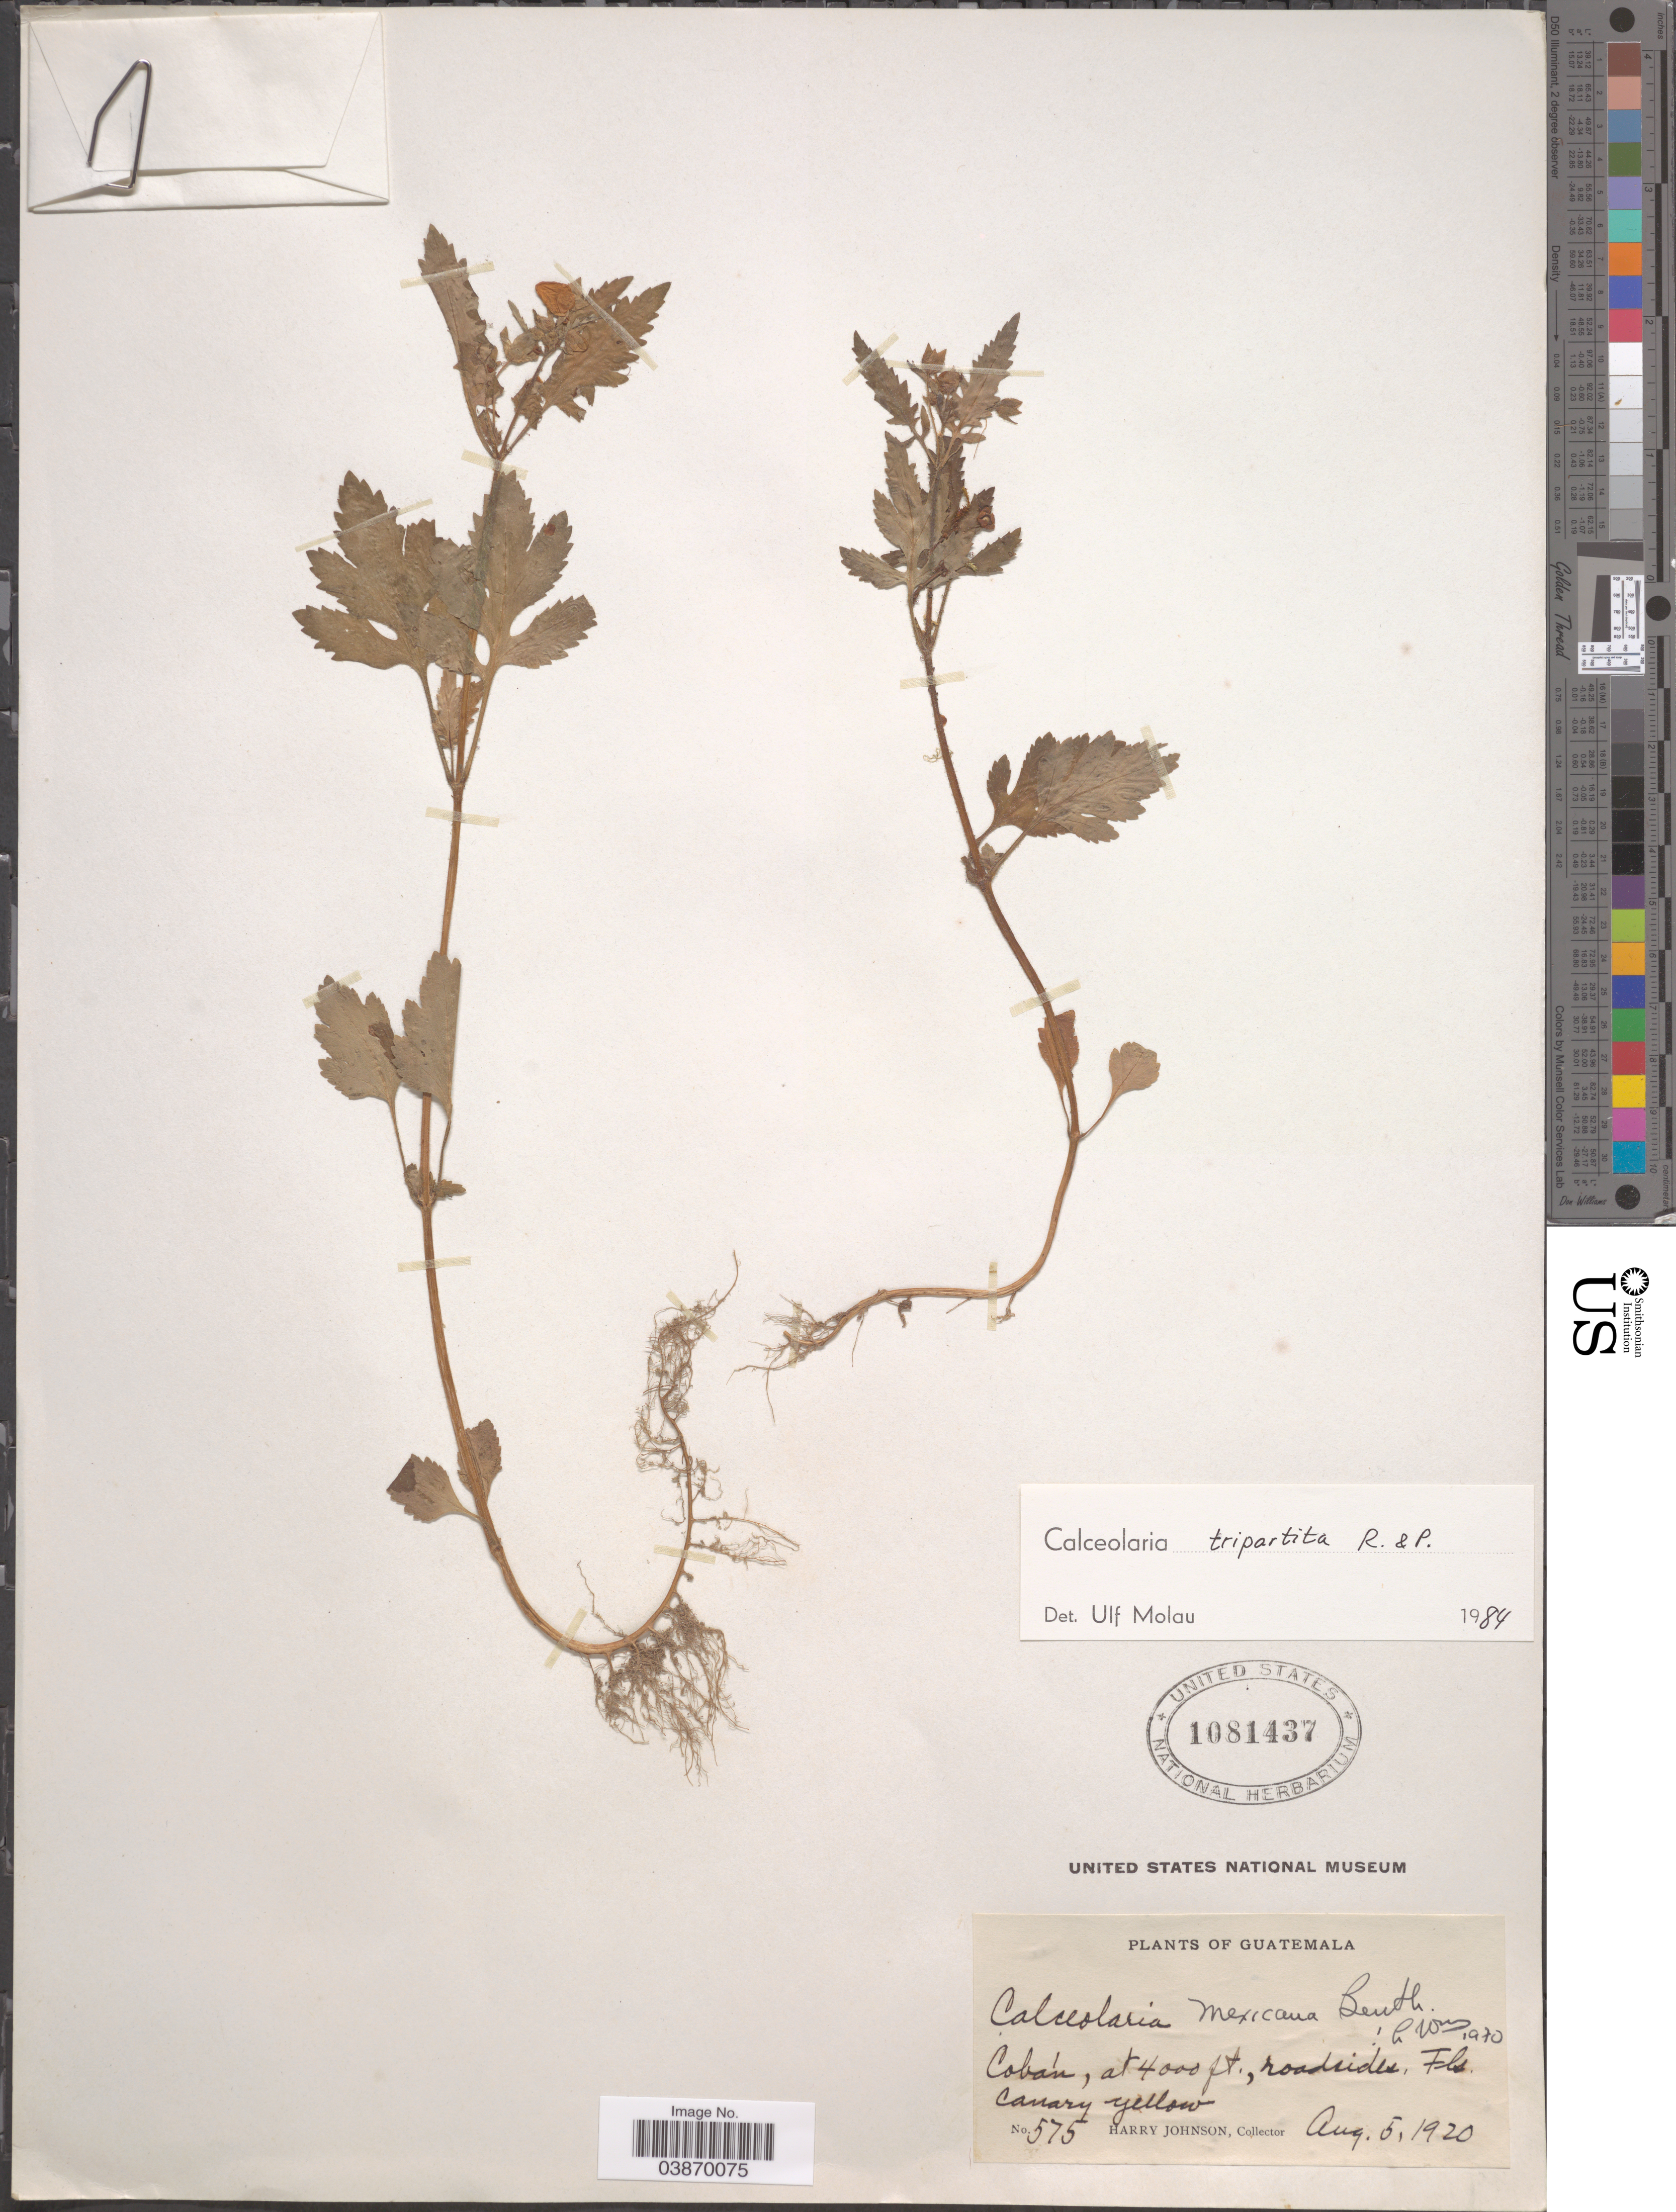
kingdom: Plantae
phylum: Tracheophyta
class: Magnoliopsida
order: Lamiales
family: Calceolariaceae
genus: Calceolaria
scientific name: Calceolaria tripartita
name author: Ruiz & Pav.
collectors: H. Johnson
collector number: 575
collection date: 1920-08-05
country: Guatemala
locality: Cobán, roadsides.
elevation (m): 1219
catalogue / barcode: US 1081437